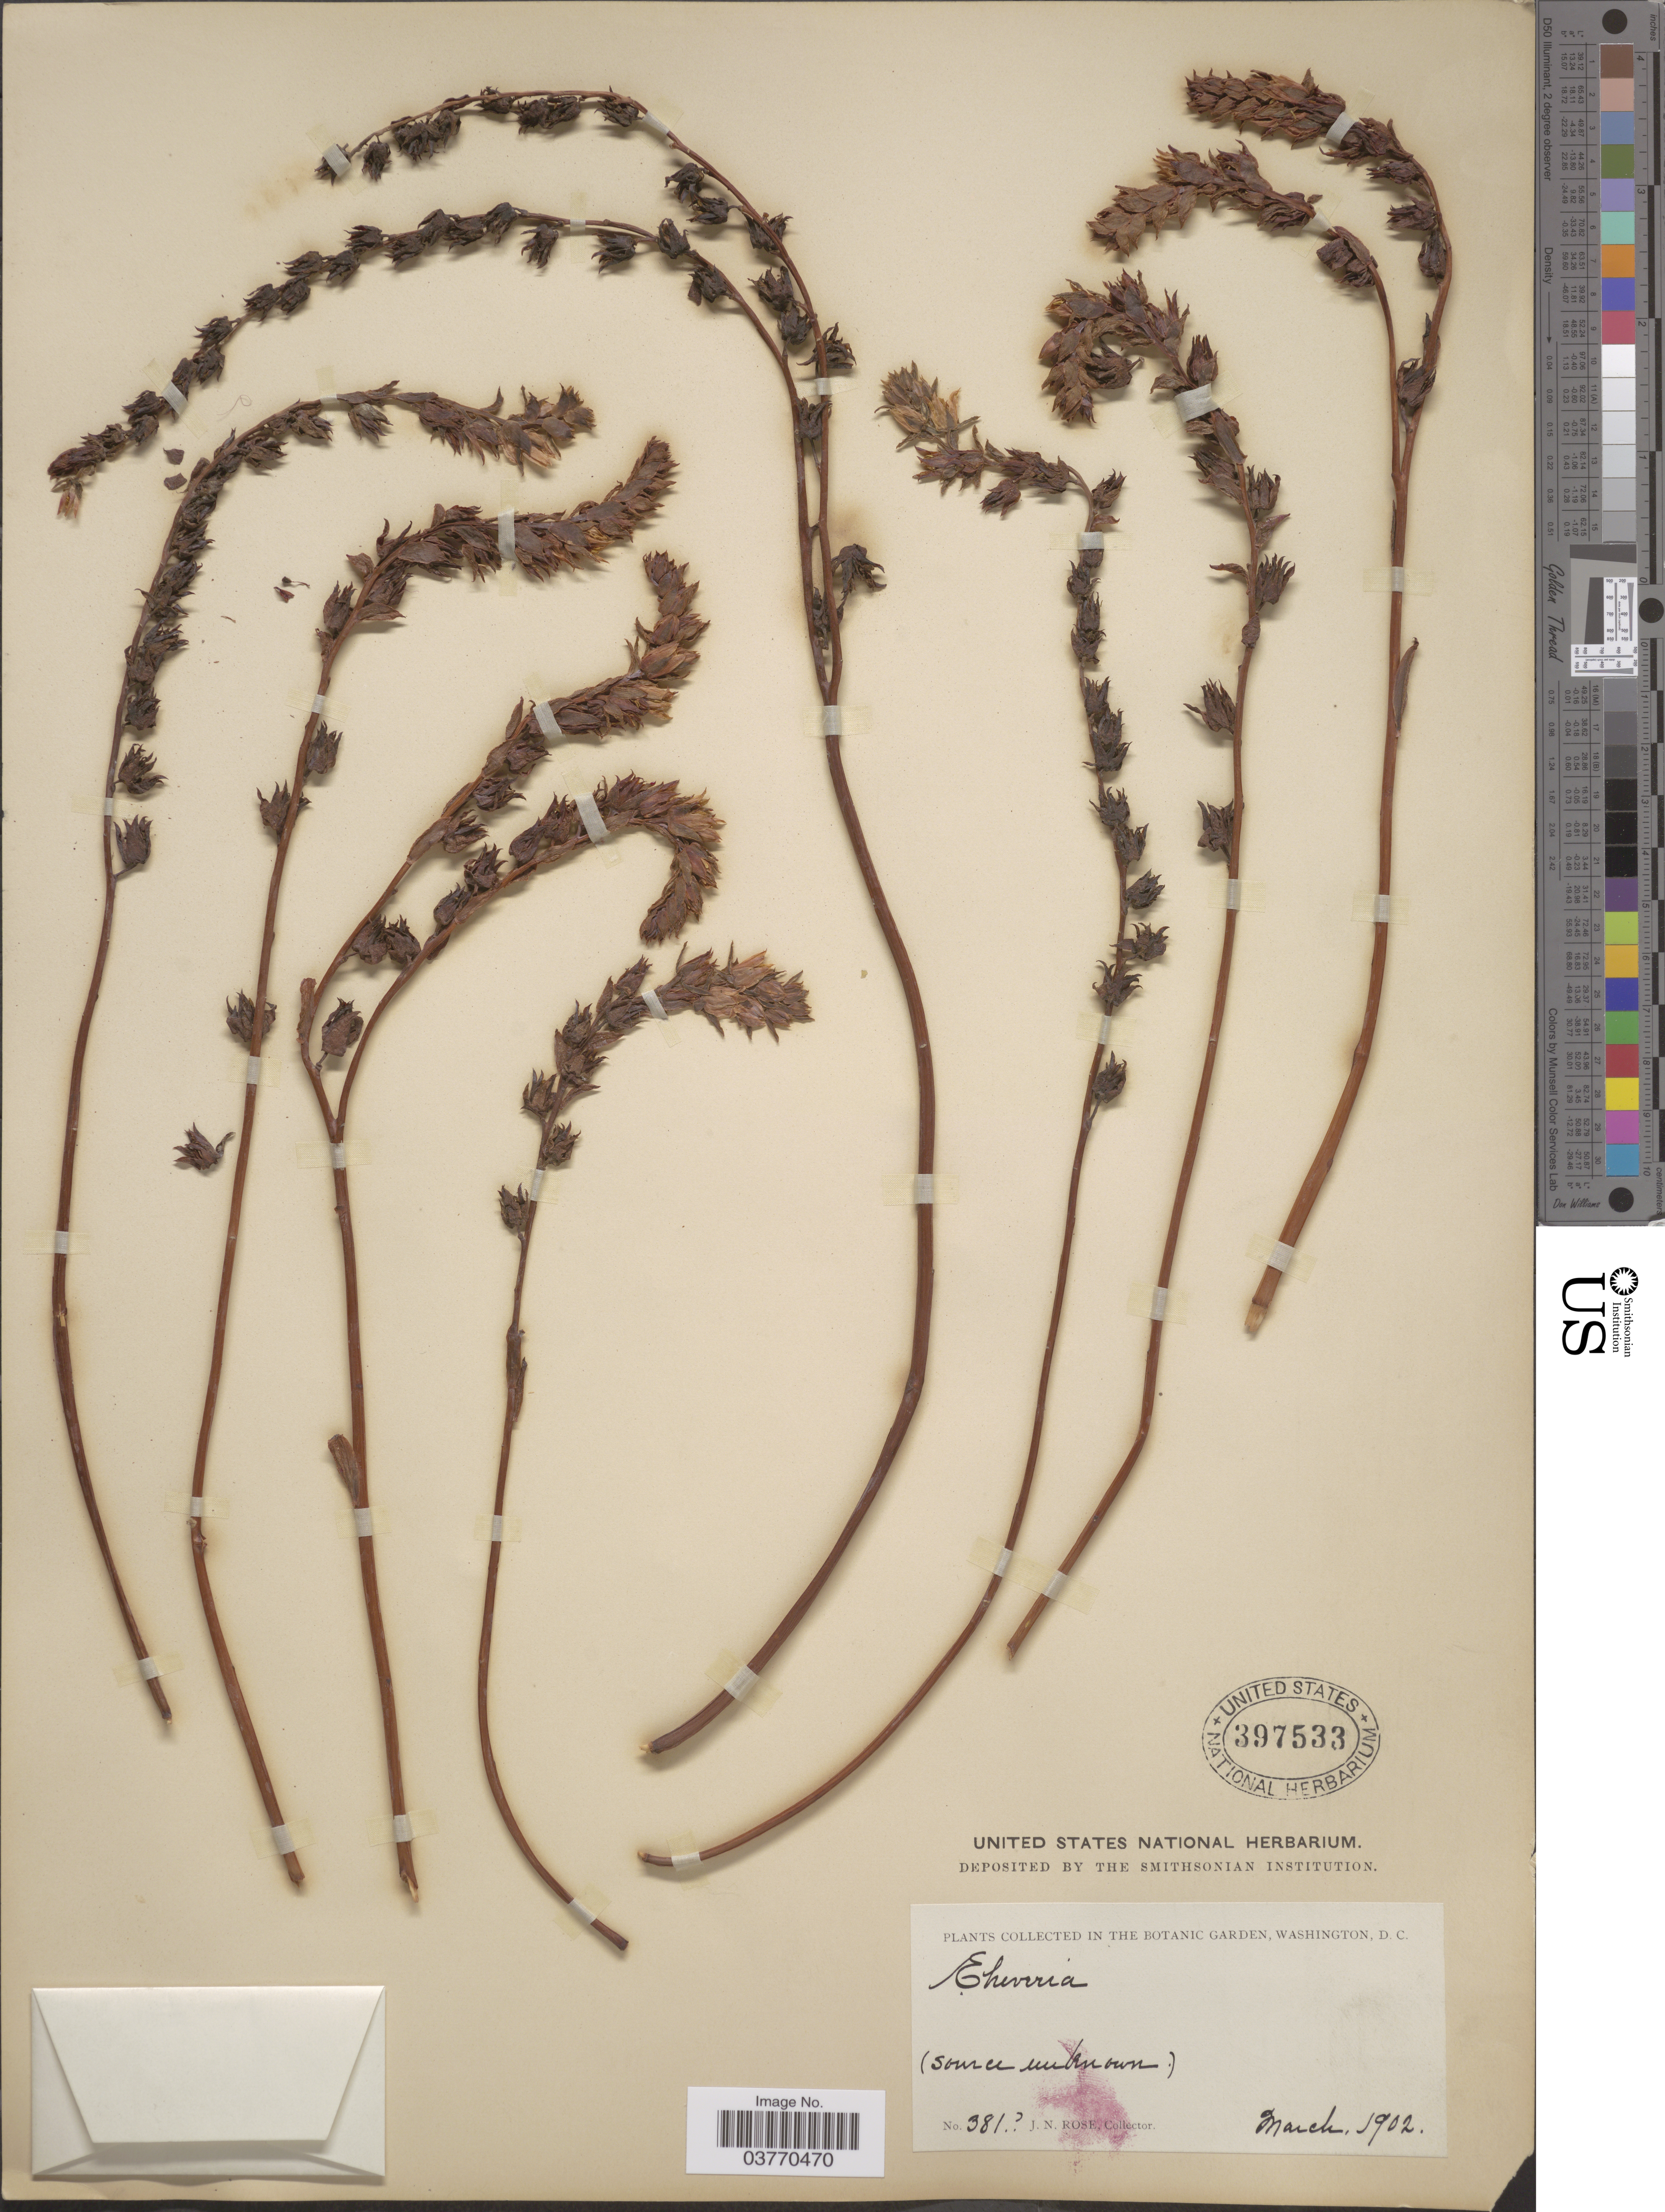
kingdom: Plantae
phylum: Tracheophyta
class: Magnoliopsida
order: Saxifragales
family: Crassulaceae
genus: Echeveria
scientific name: Echeveria sp.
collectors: J. N. Rose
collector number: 381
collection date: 1902-03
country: United States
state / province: District of Columbia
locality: The Botanic Garden, Washington.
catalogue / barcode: US 397533